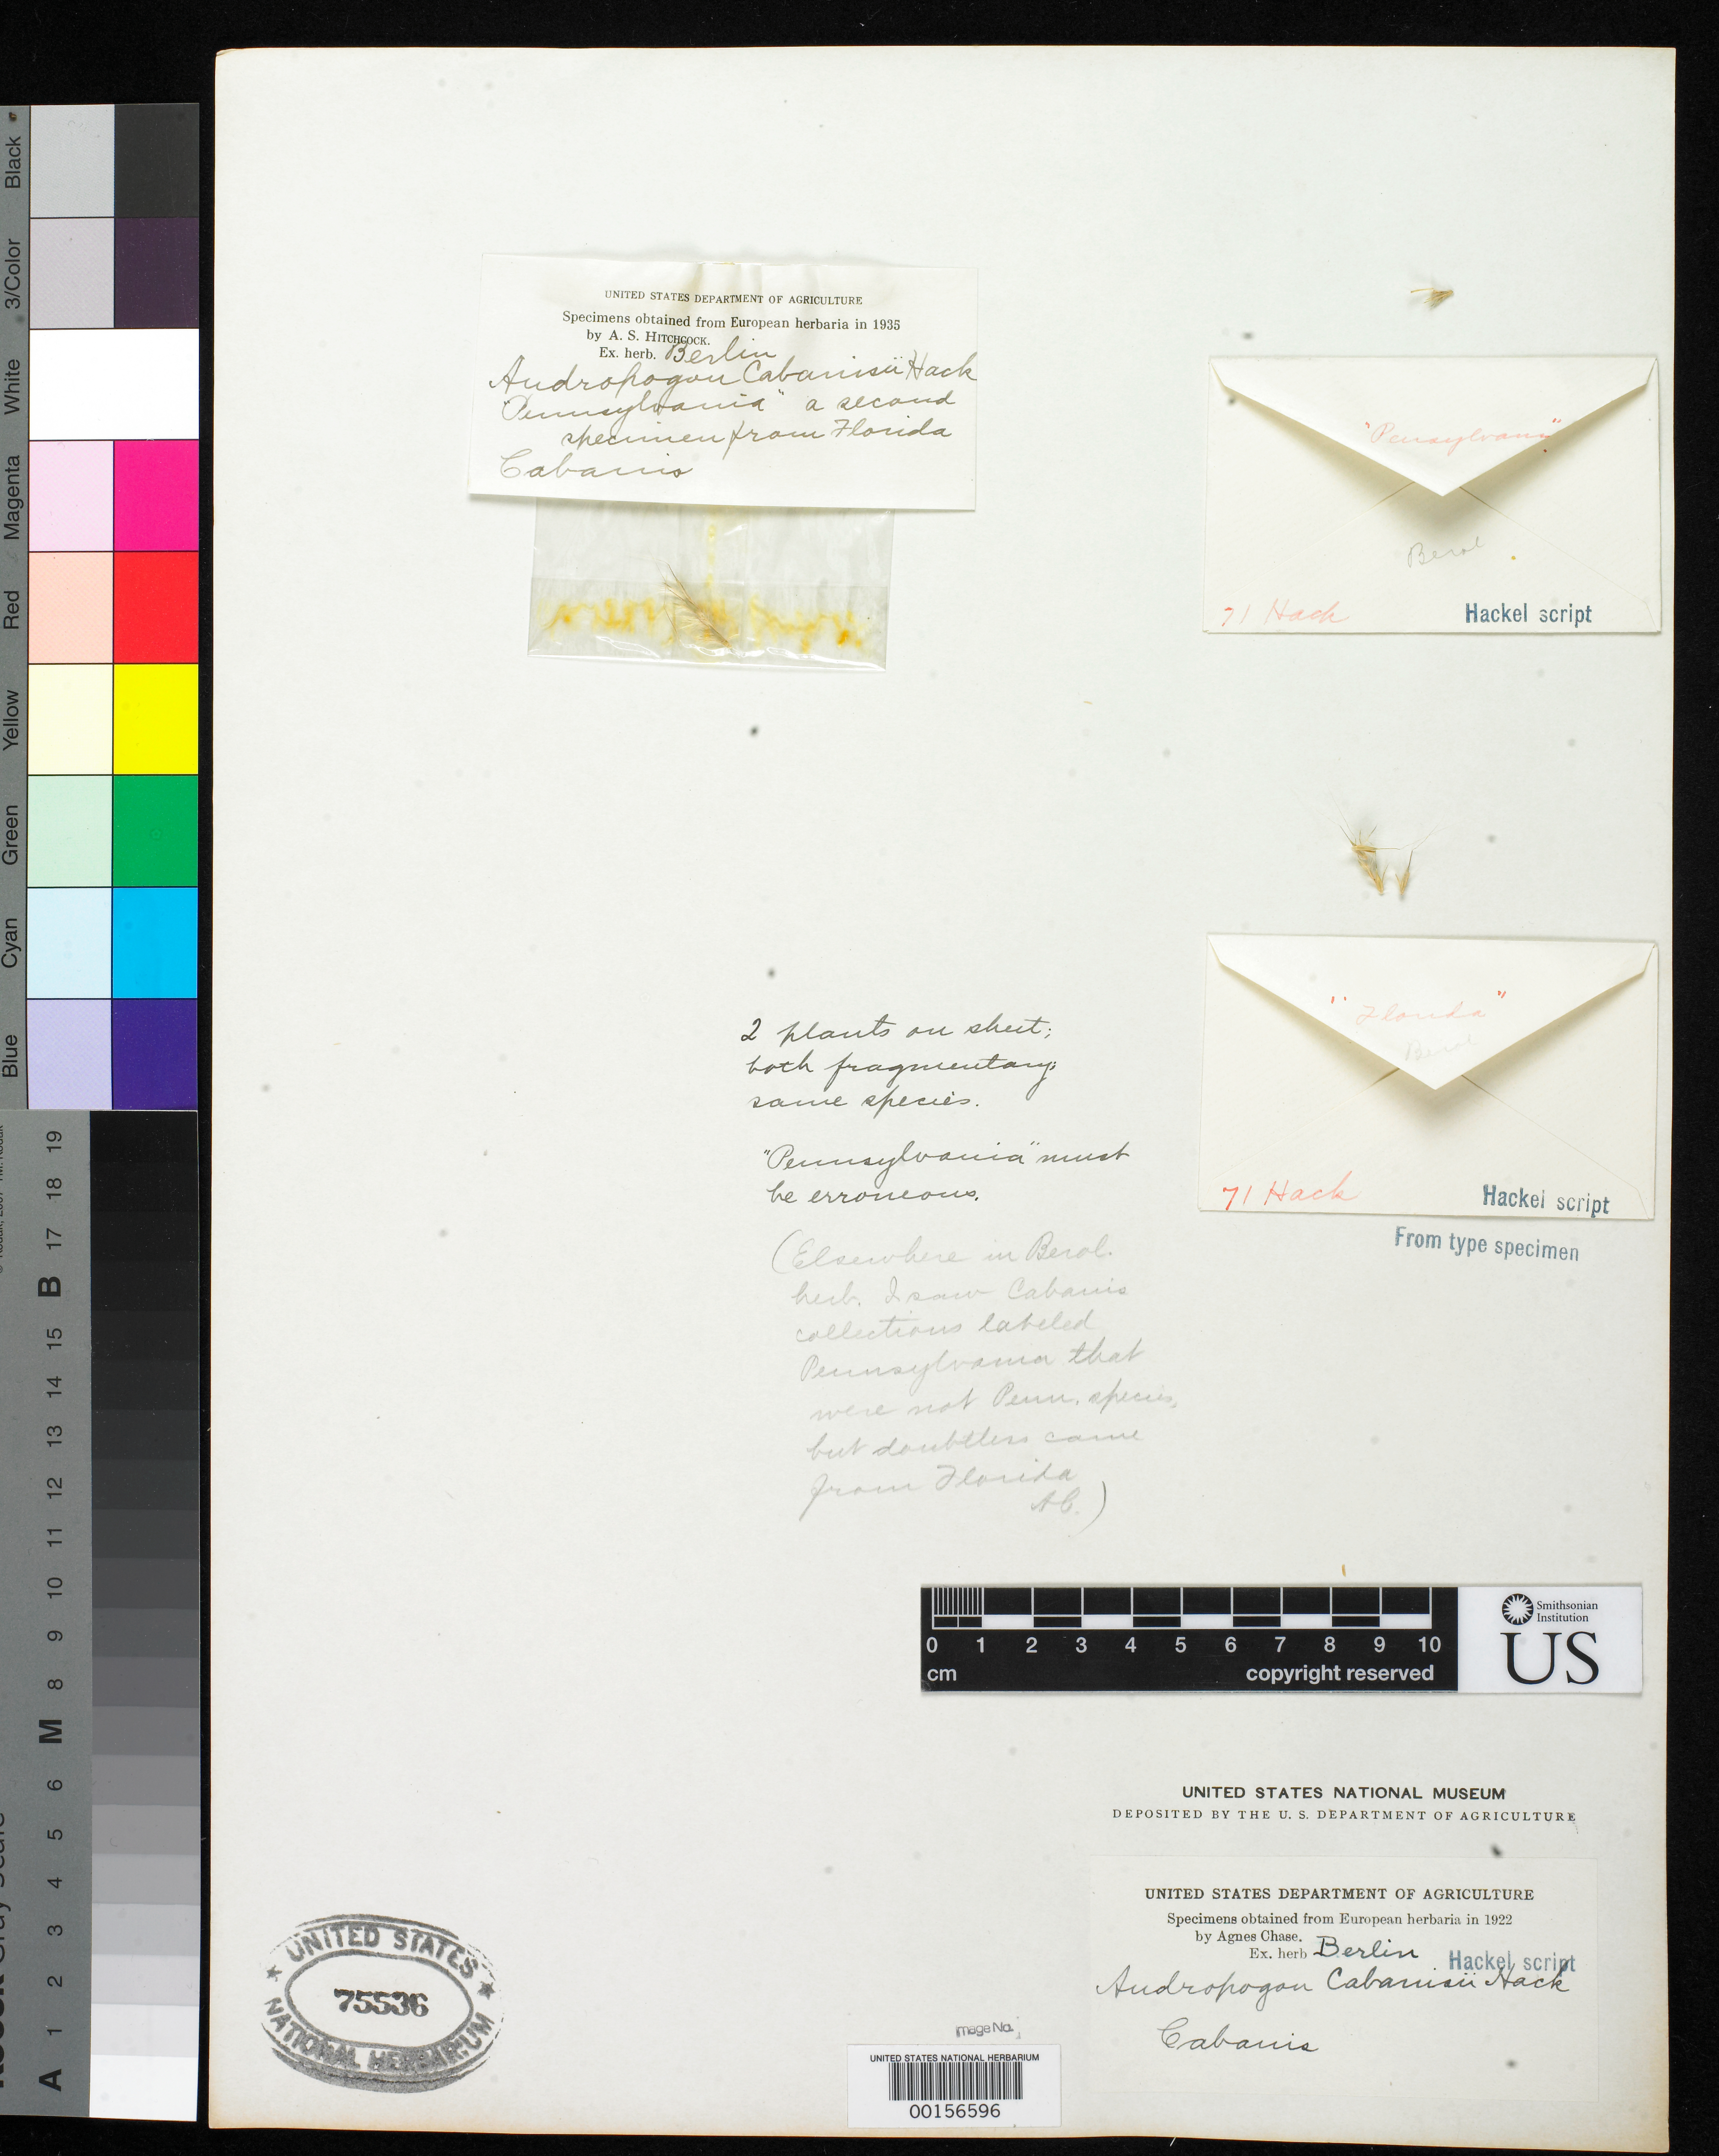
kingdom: Plantae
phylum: Tracheophyta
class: Liliopsida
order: Poales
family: Poaceae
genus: Andropogon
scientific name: Andropogon cabanisii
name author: Hack.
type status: Type Fragment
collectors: J. Cabanis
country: United States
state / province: Florida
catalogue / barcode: US 75536